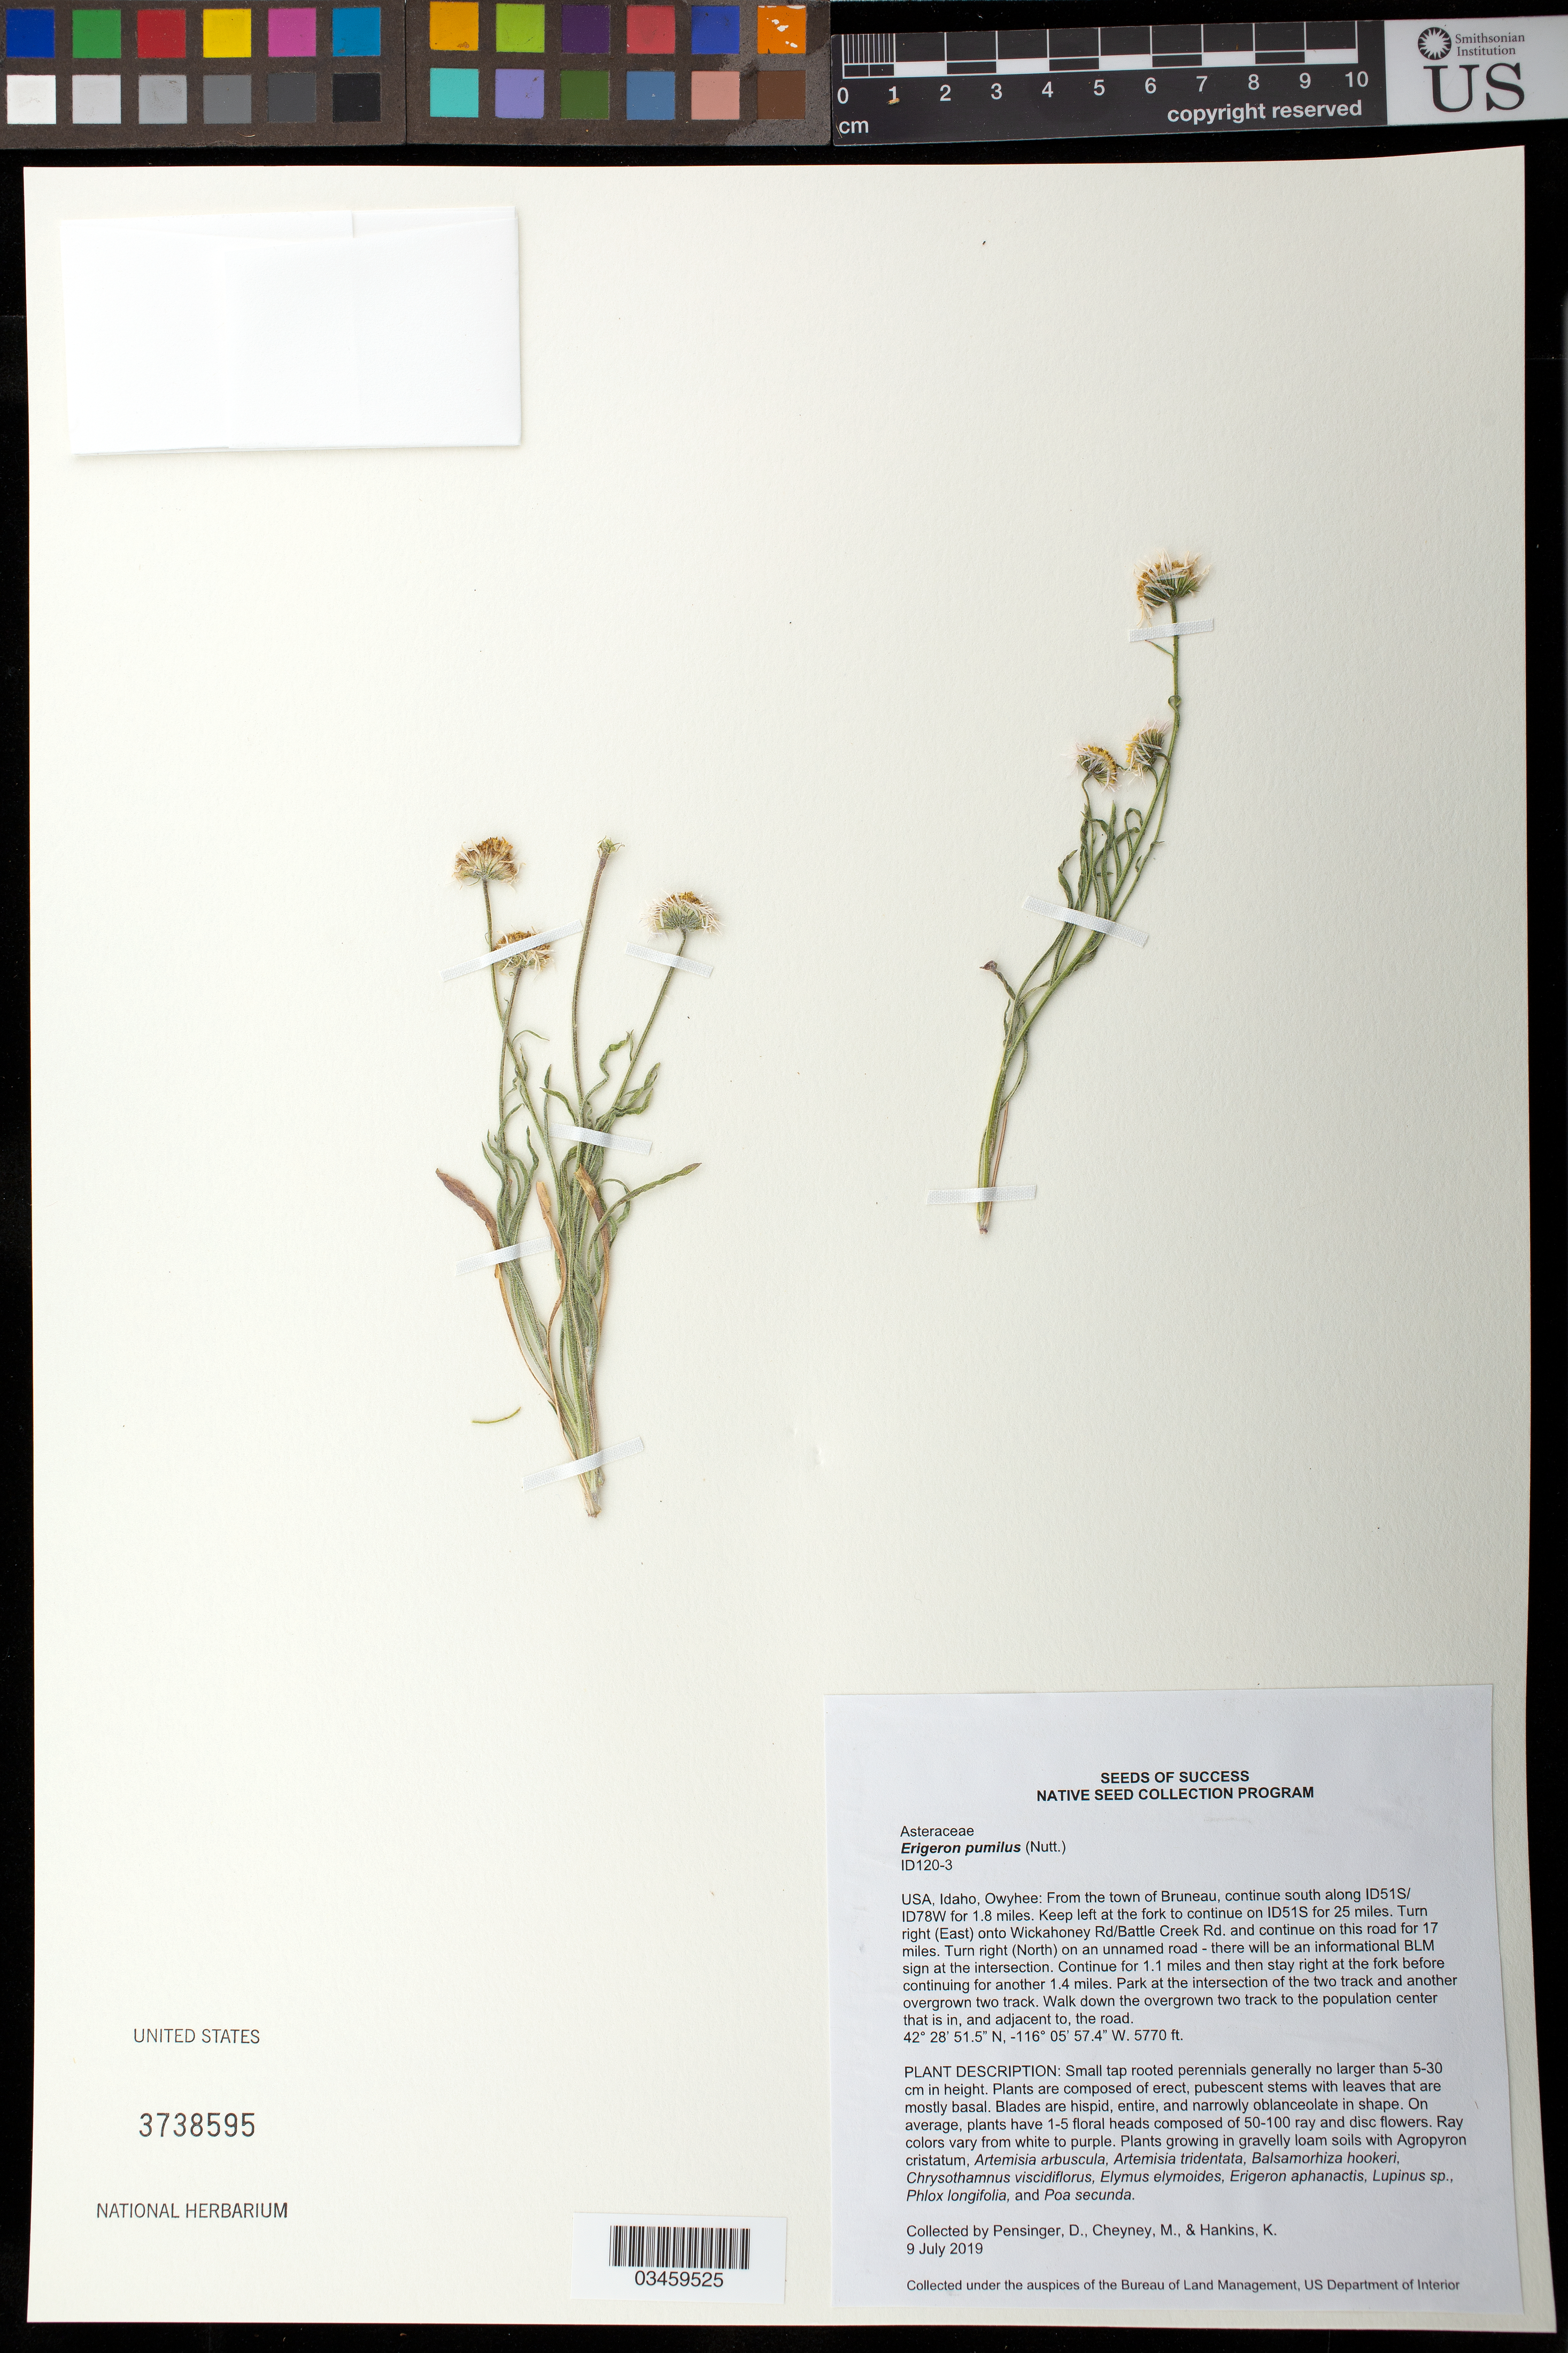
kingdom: Plantae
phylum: Tracheophyta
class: Magnoliopsida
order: Asterales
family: Asteraceae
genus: Erigeron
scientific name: Erigeron pumilus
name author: Nutt.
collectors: D. Pensinger, M. Cheyne & K. Hankins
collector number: ID120-3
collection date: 2019-07-09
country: United States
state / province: Idaho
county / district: Owyhee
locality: From Bruneau take ID51S/ID78W for 1.8 mi, continue ID51 S for 25 mi, turn right/E onto Wickahoney Rd/Battle Creek rd for 17 mi, turn right/N for 1.1 mi, stay right at the fork for another 1.4 mi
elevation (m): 1698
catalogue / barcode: US 3738595